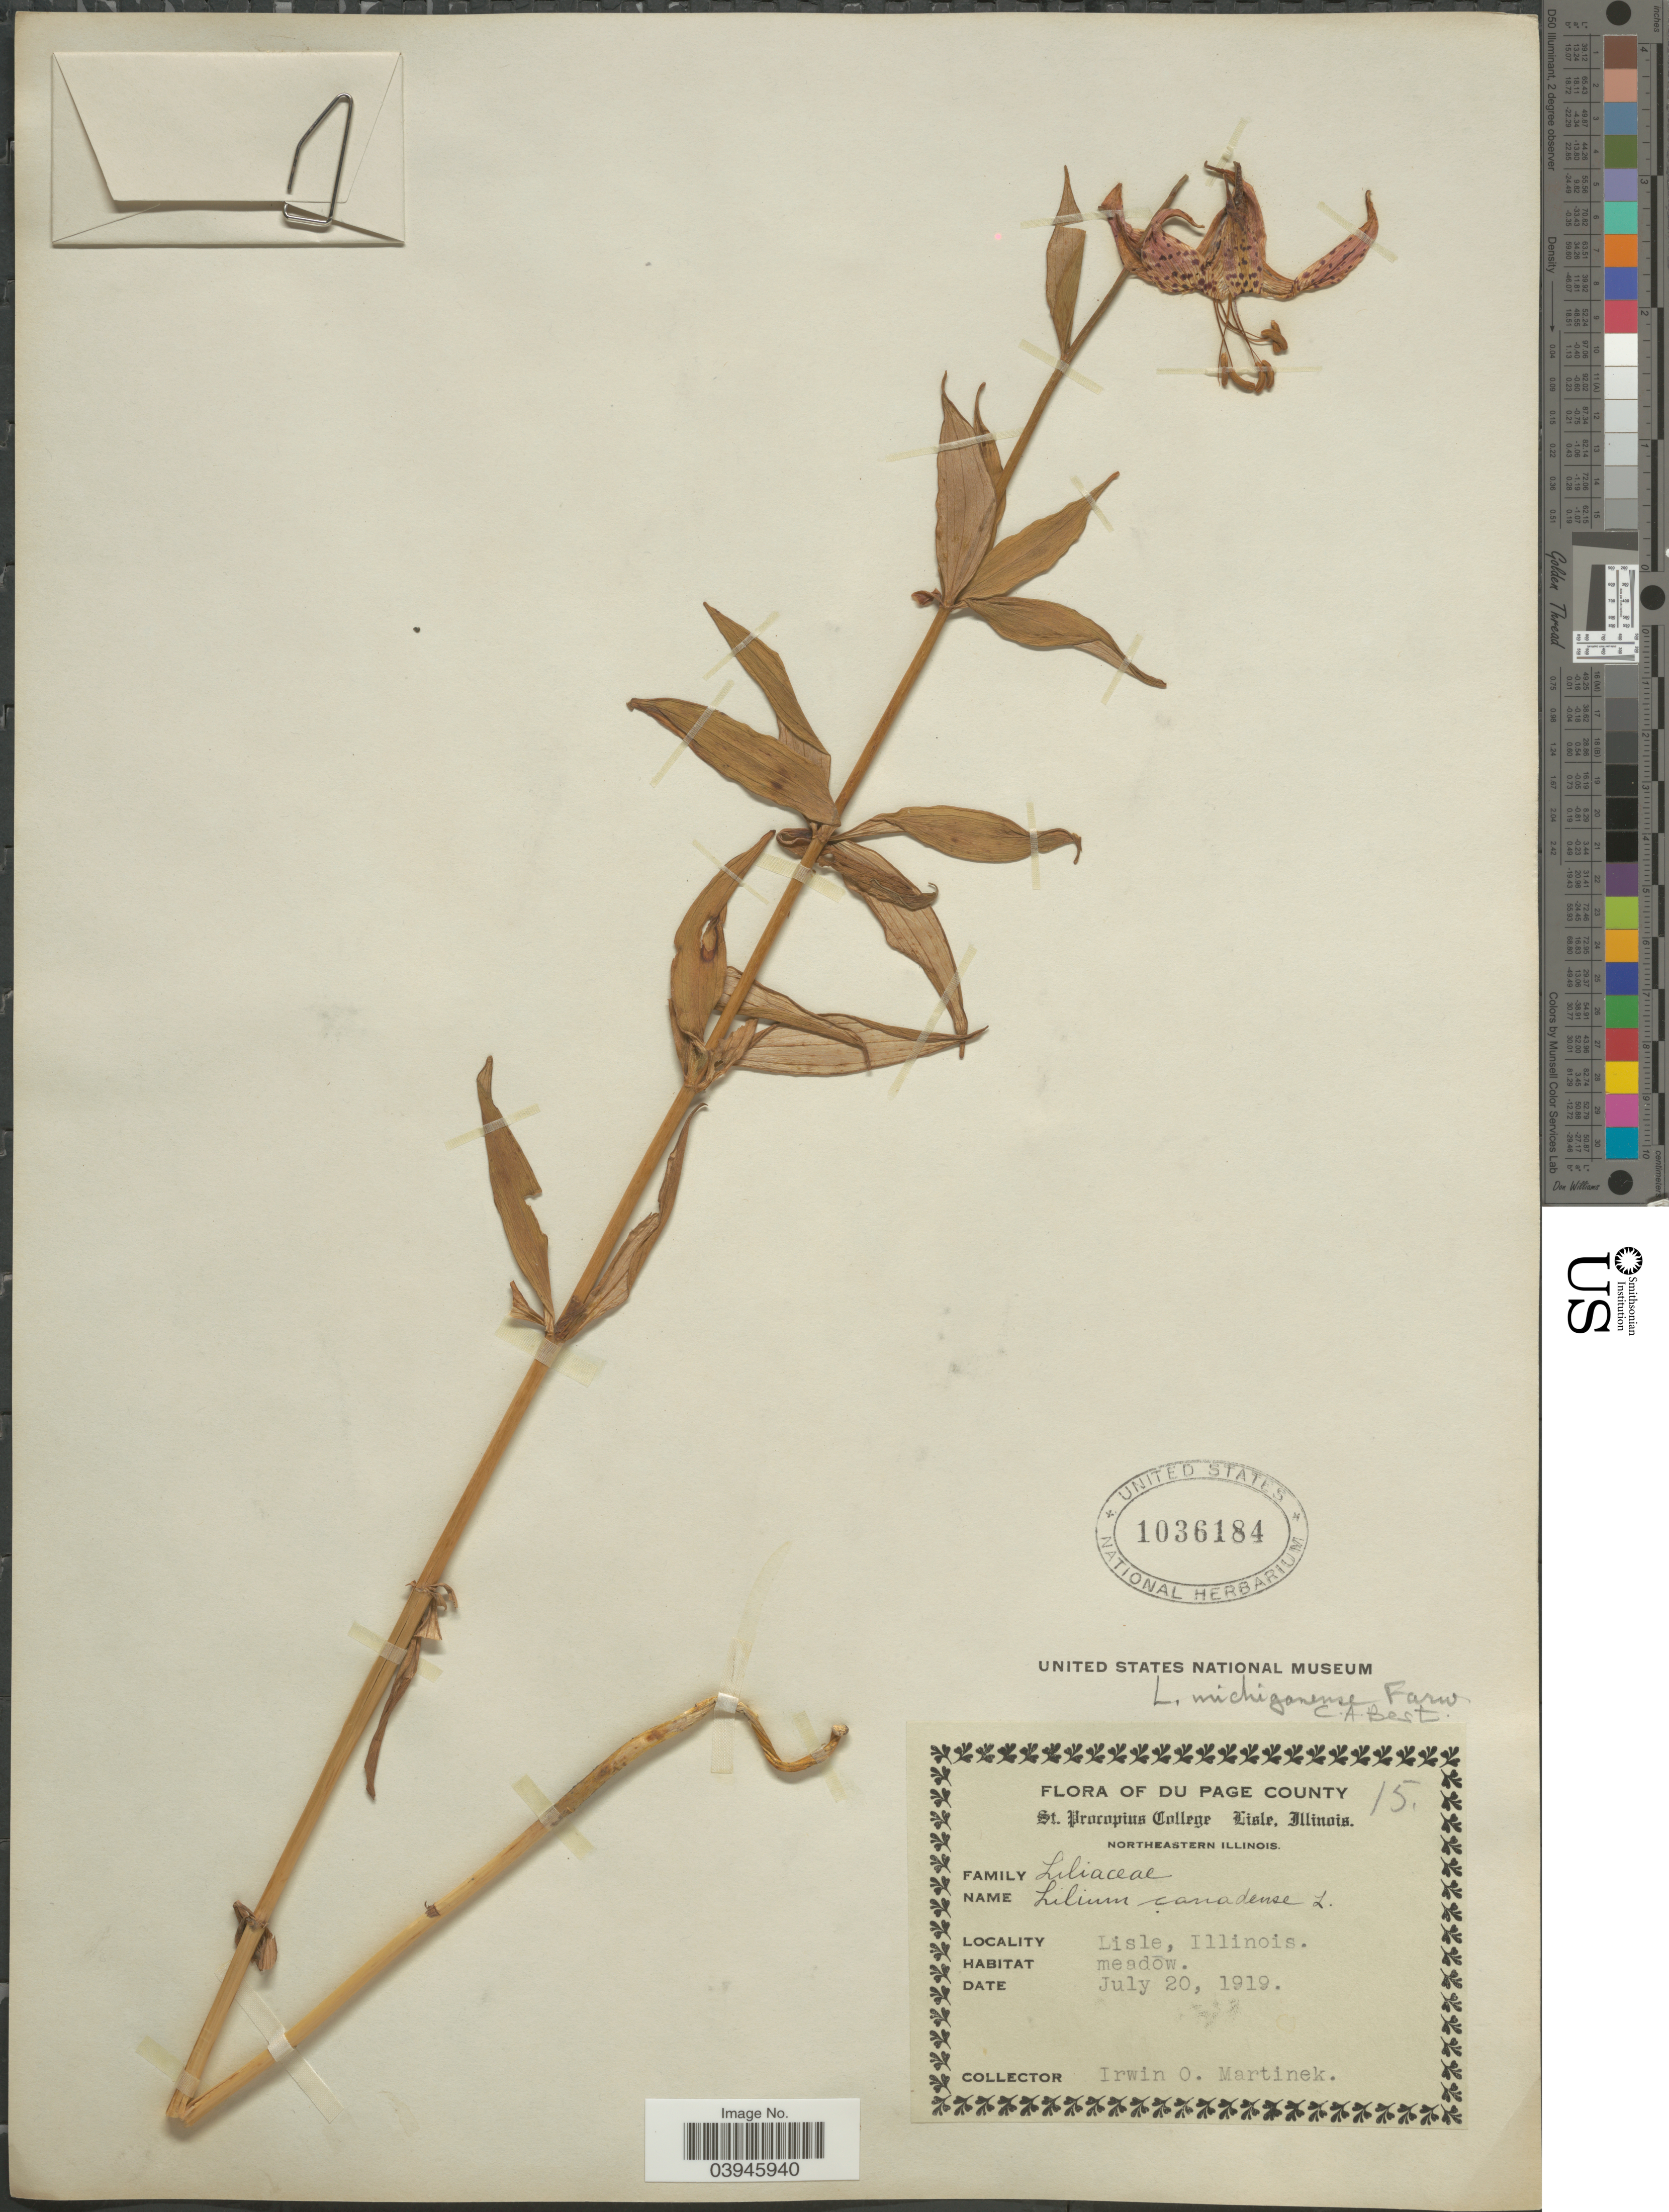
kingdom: Plantae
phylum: Tracheophyta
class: Liliopsida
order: Liliales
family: Liliaceae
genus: Lilium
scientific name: Lilium michiganense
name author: Farw.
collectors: I. Martinek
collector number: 15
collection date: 1919-07-20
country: United States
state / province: Illinois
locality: Du Page County. Northeastern Illinois. Lisle.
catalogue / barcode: US 1036184